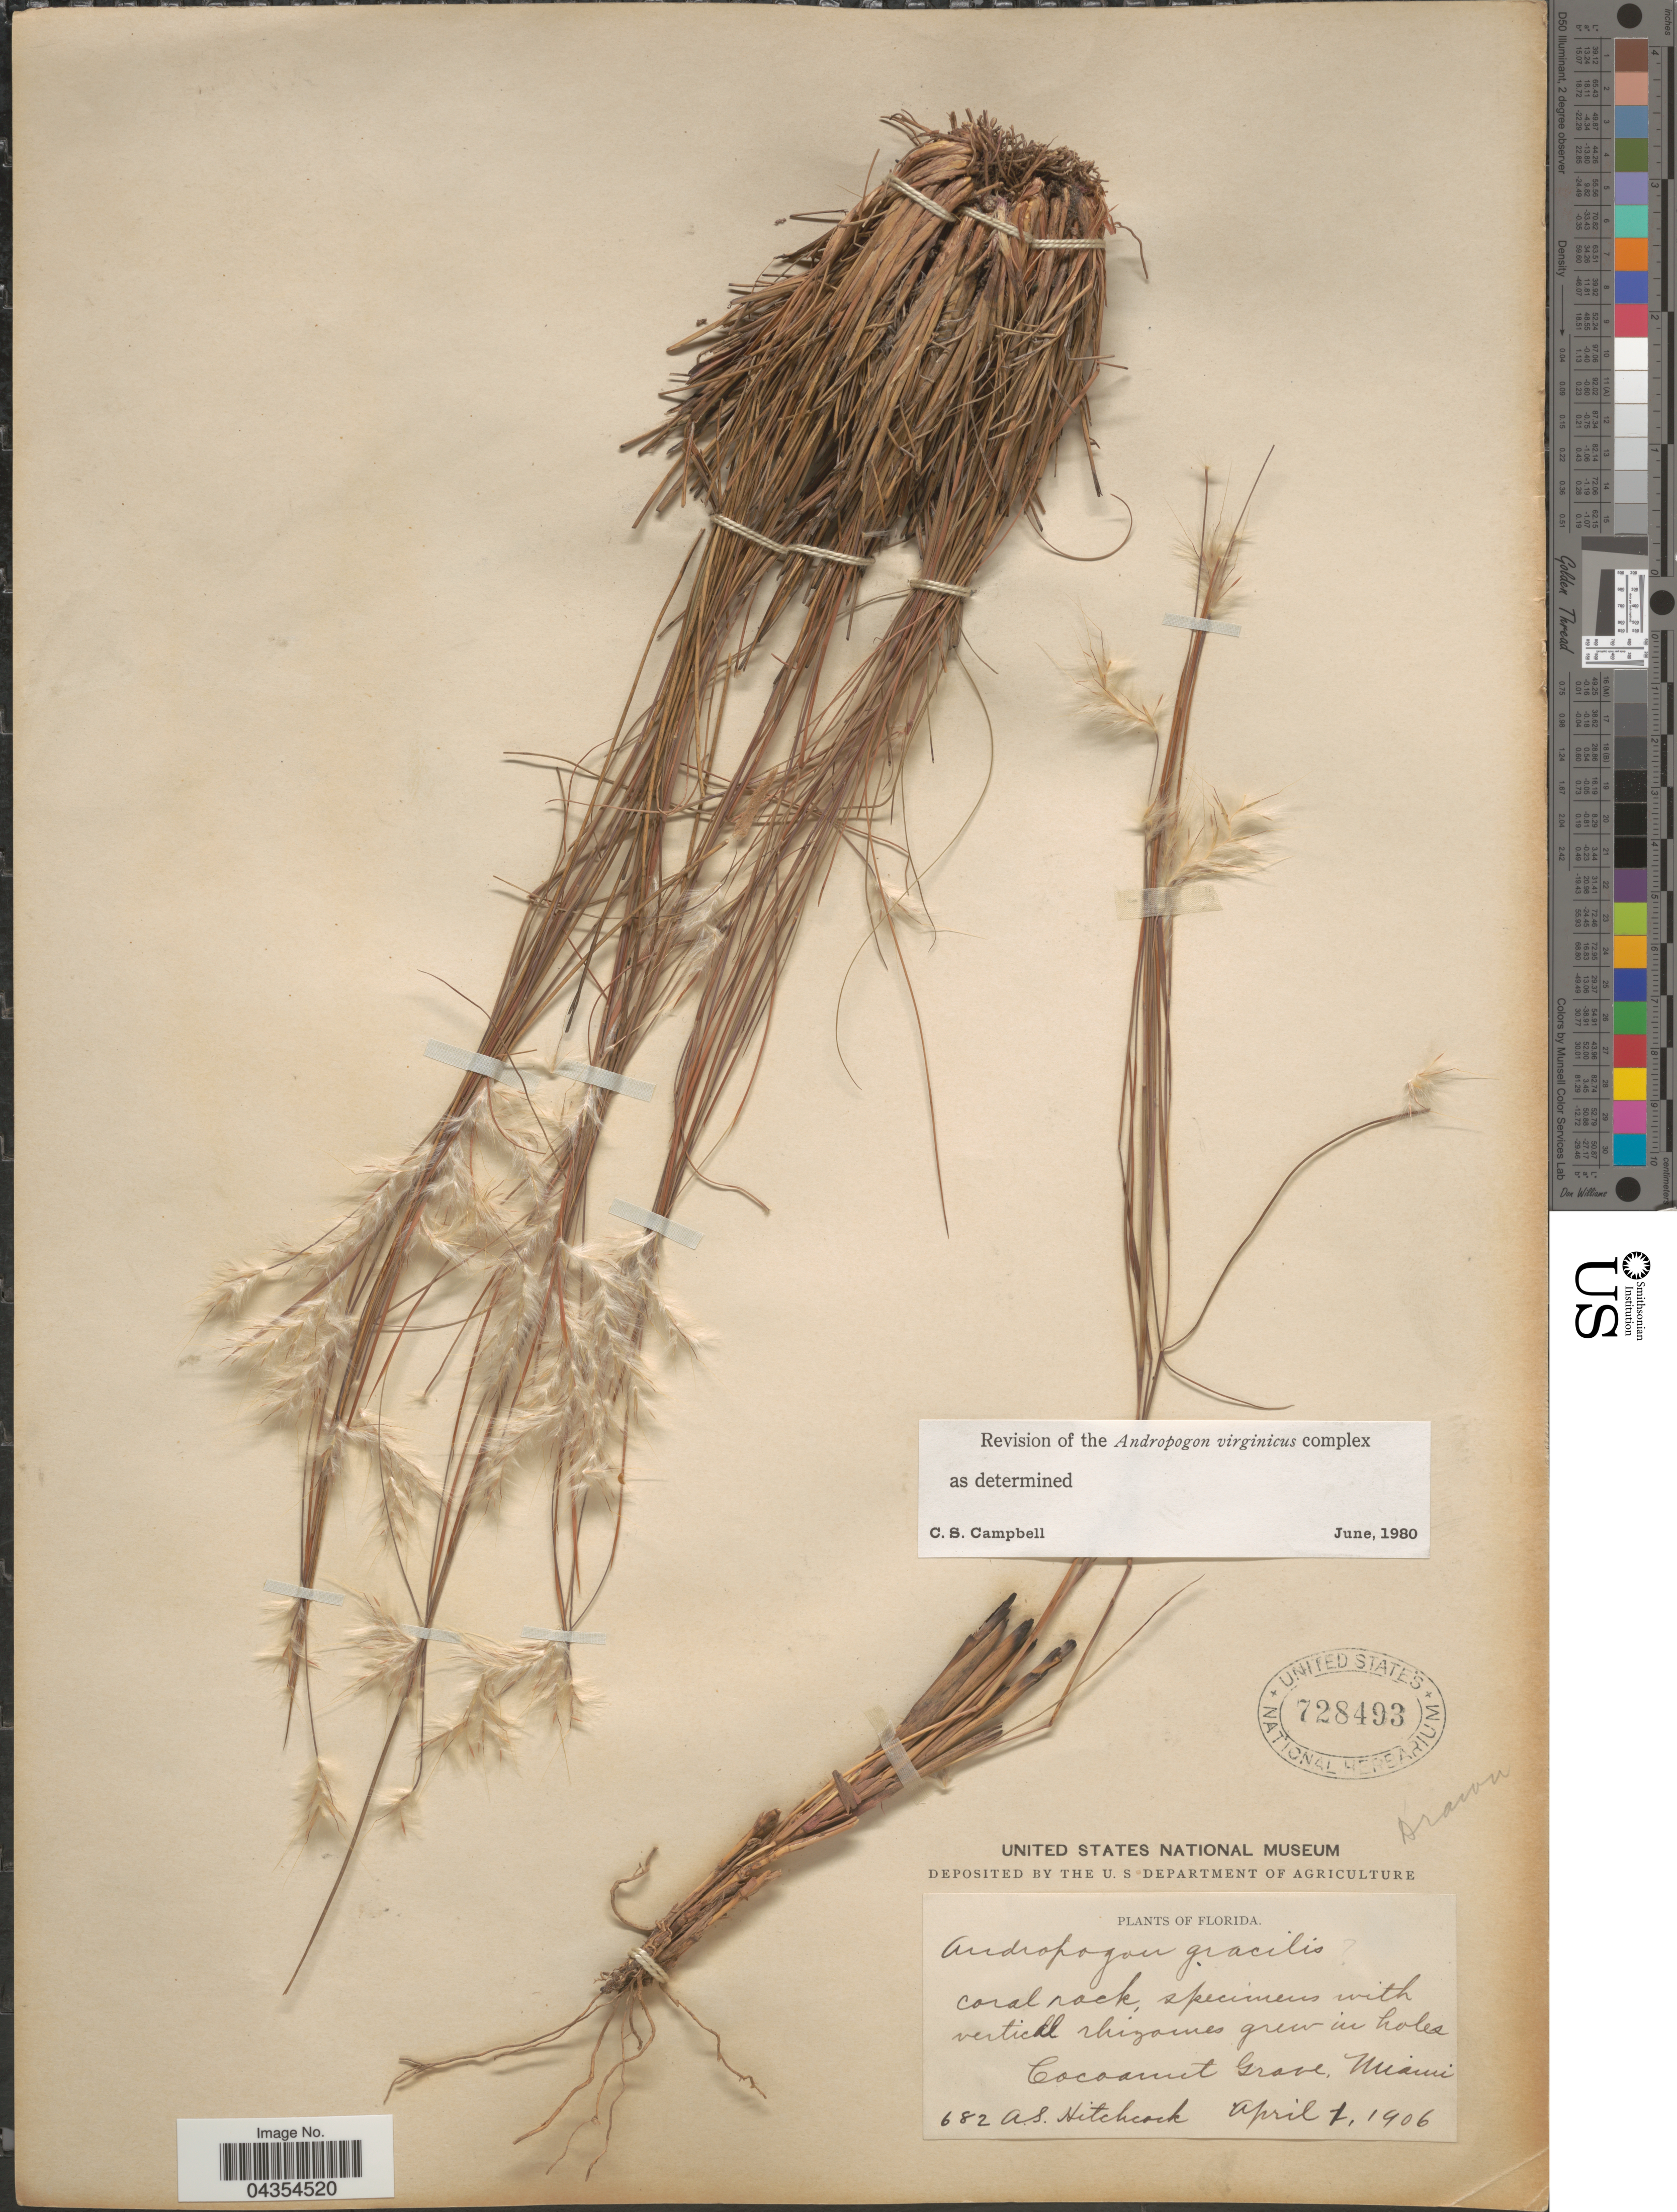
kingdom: Plantae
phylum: Tracheophyta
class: Liliopsida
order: Poales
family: Poaceae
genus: Schizachyrium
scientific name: Schizachyrium gracile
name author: (Spreng.) Nash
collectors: A. S. Hitchcock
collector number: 682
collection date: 1906-04-01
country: United States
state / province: Florida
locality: Cocoanut Grove, Miami.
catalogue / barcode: US 728493